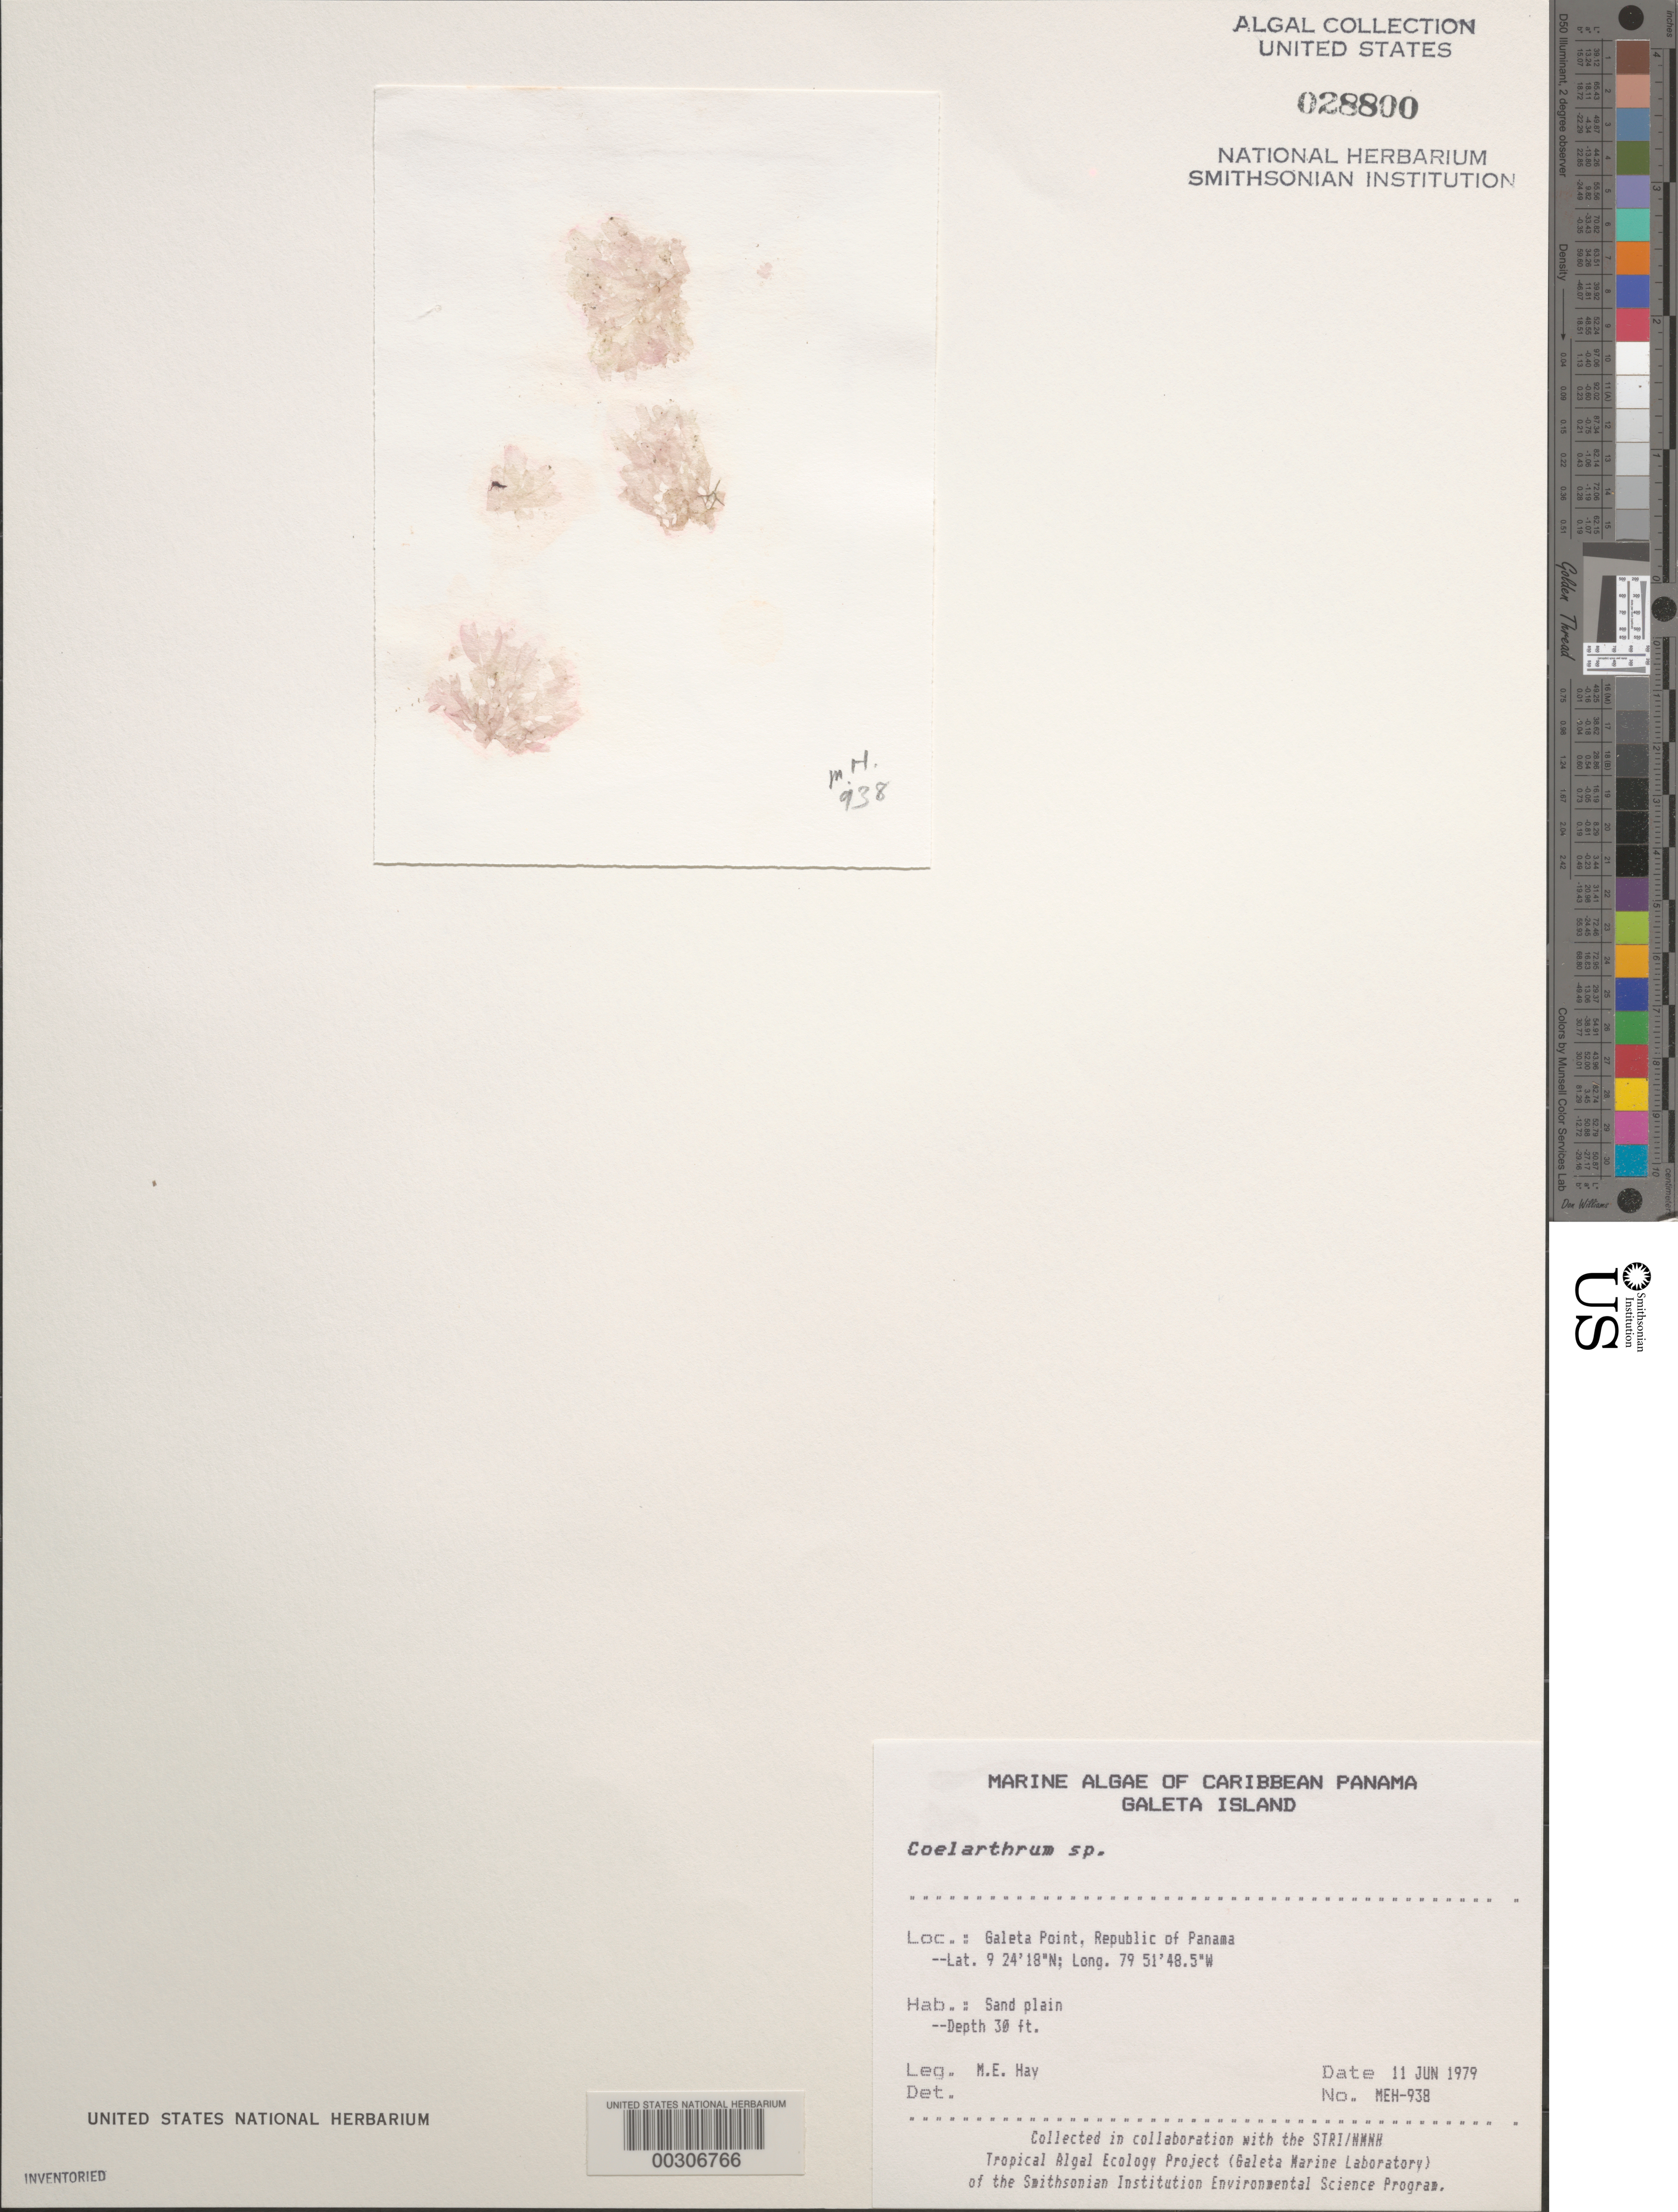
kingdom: Plantae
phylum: Rhodophyta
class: Florideophyceae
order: Rhodymeniales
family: Rhodymeniaceae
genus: Coelarthrum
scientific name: Coelarthrum sp.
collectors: M. E. Hay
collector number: MEH-938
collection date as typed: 11 Jun 1979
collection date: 1979-06-11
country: Panama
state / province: Colón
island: Galeta Island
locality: Galeta Point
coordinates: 9 24' 18" N, 79 51' 48.5" W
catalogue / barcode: US 28800